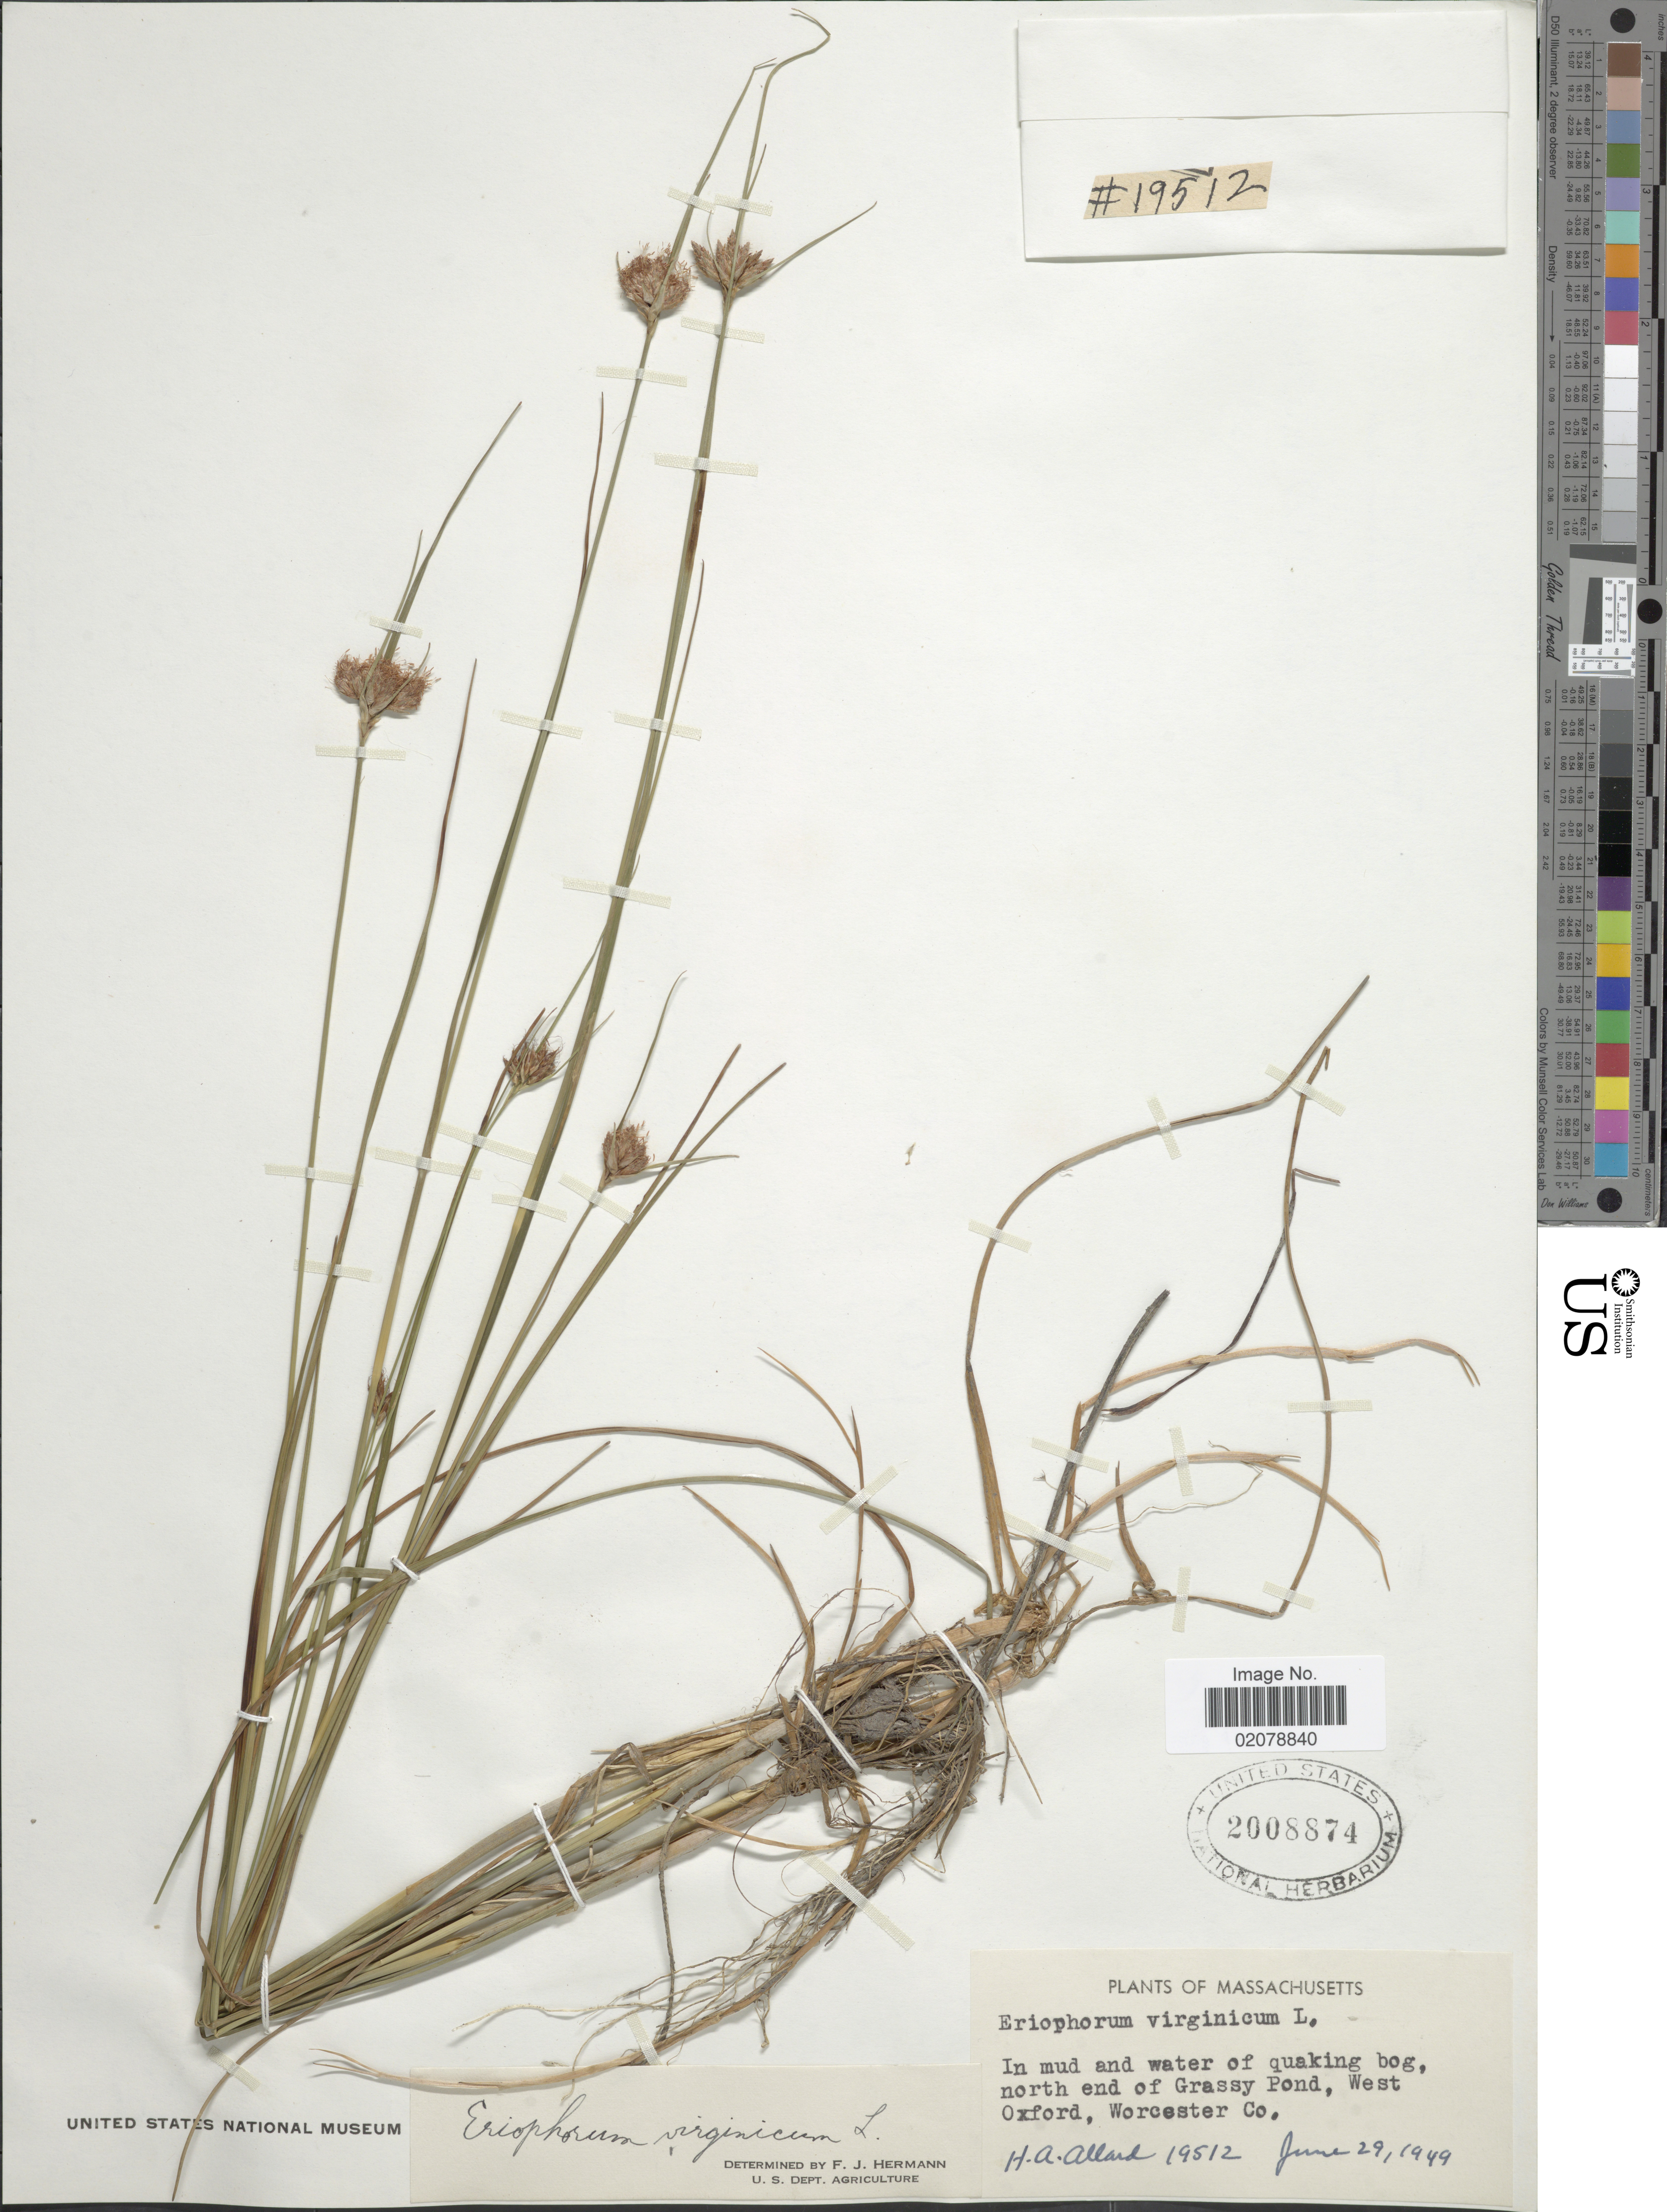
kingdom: Plantae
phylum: Tracheophyta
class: Liliopsida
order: Poales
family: Cyperaceae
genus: Eriophorum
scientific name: Eriophorum virginicum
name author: L.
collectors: H. A. Allard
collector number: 19512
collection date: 1949-06-29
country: United States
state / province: Massachusetts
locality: North end of Grassy Pond, West Oxford, Worcester Co.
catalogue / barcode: US 2008874